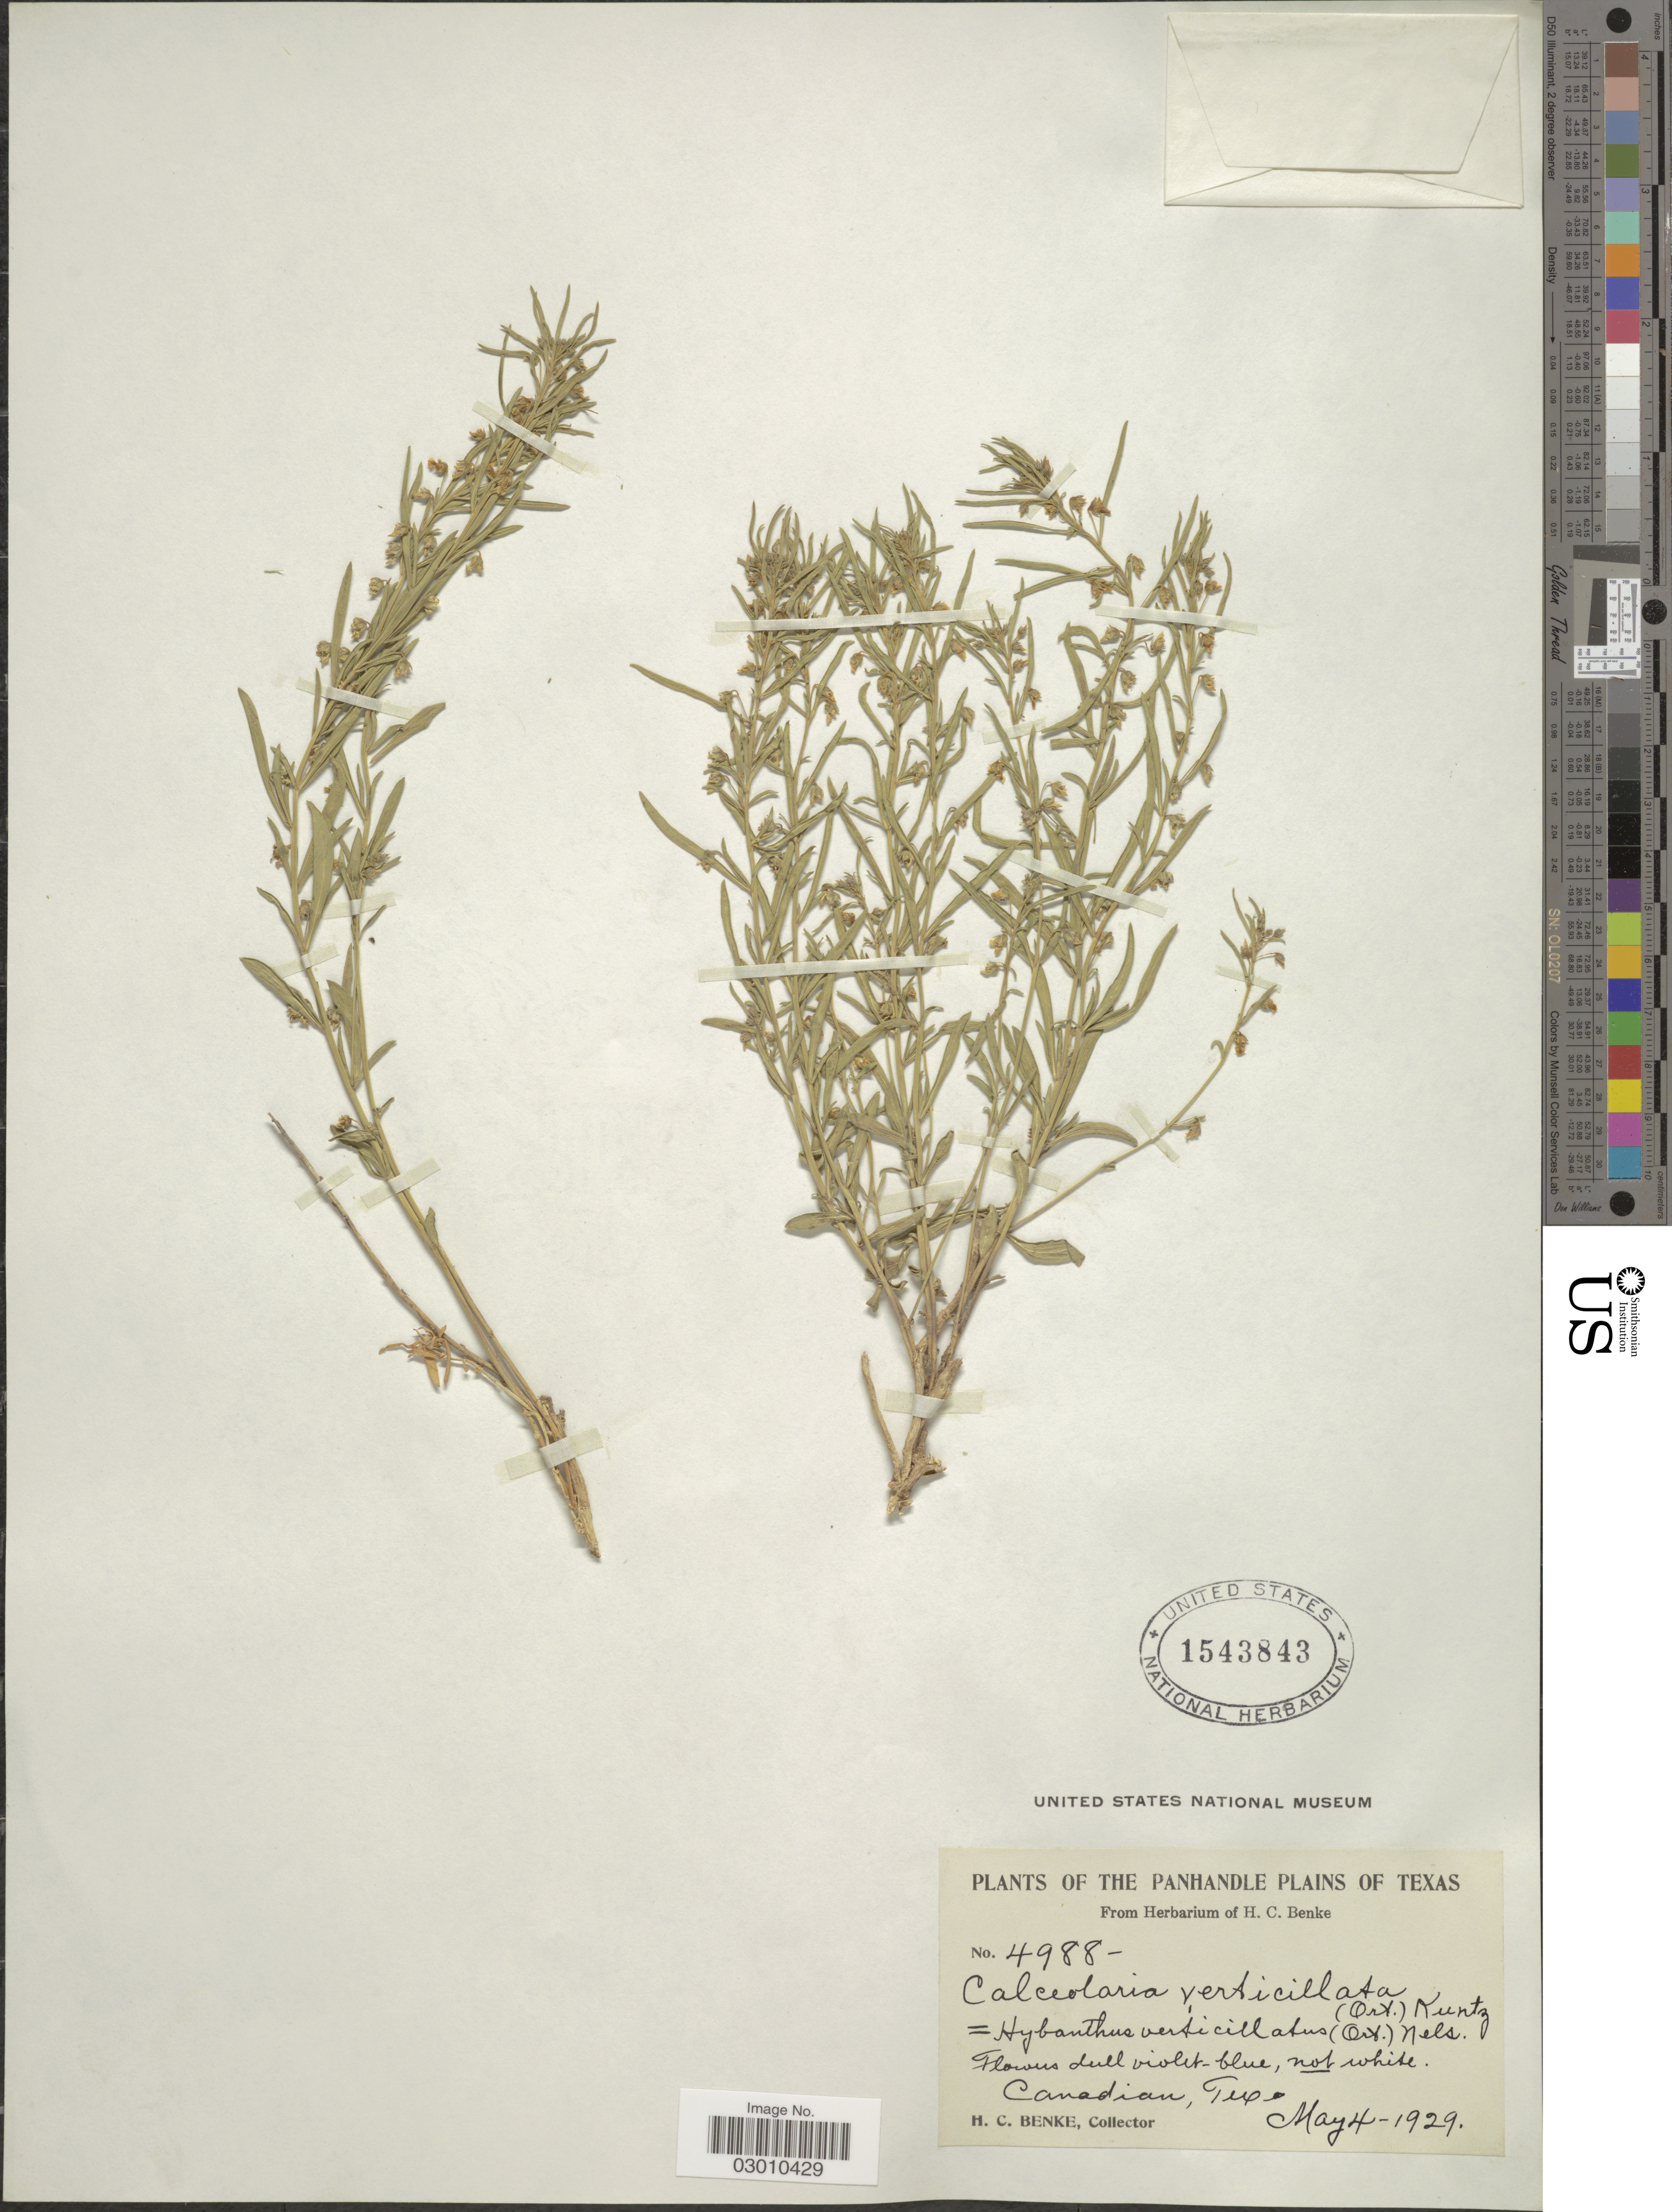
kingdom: Plantae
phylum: Tracheophyta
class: Magnoliopsida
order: Malpighiales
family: Violaceae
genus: Pombalia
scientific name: Pombalia verticillata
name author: (Ortega) Paula-Souza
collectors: H. Benke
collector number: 4988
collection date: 1929-05-04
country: United States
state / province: Texas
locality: The Panhandle Plains of Texas.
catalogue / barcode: US 1543843